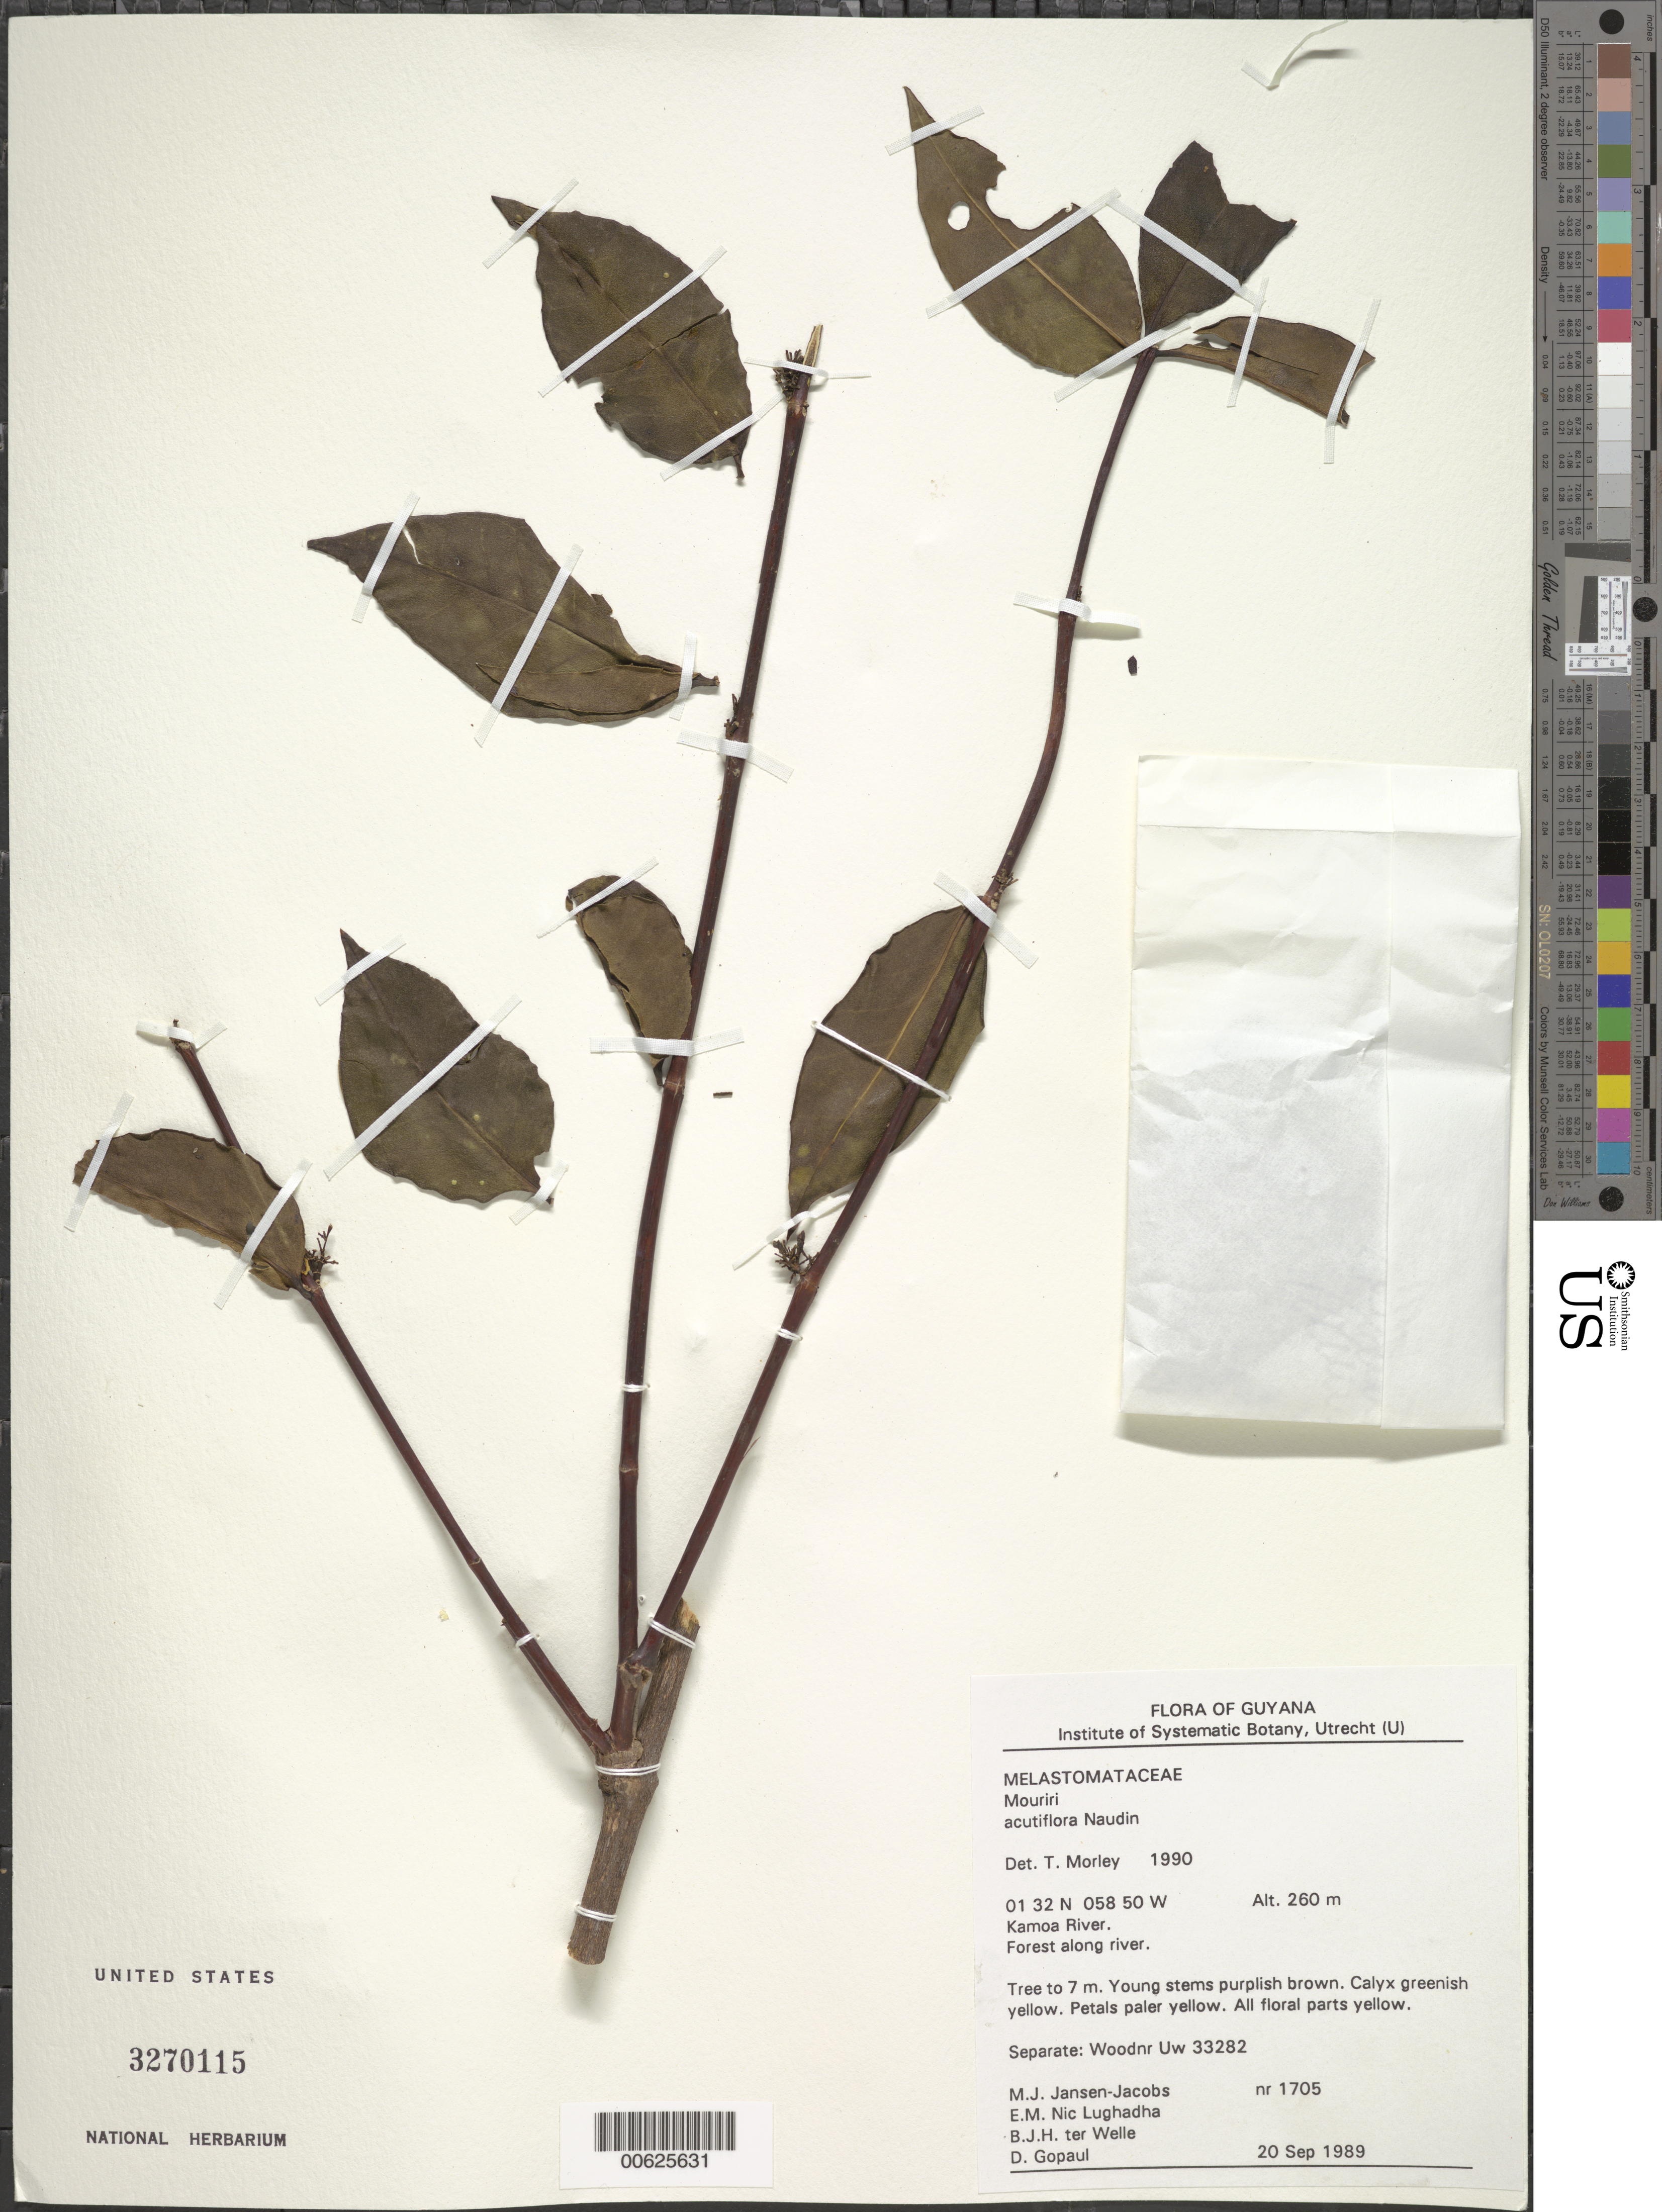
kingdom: Plantae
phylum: Tracheophyta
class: Magnoliopsida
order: Myrtales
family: Melastomataceae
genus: Mouriri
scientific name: Mouriri acutiflora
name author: Naudin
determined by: Morley, T.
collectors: M. J. Jansen-Jacobs, E. Nic Lughadha, B. Welle & D. Gopaul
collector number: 1705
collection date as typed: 20-Sep-89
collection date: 1989-09-20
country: Guyana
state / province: U. Takutu-U. Essequibo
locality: Kamoa River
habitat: Forest along river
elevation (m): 260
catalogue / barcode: US 3270115